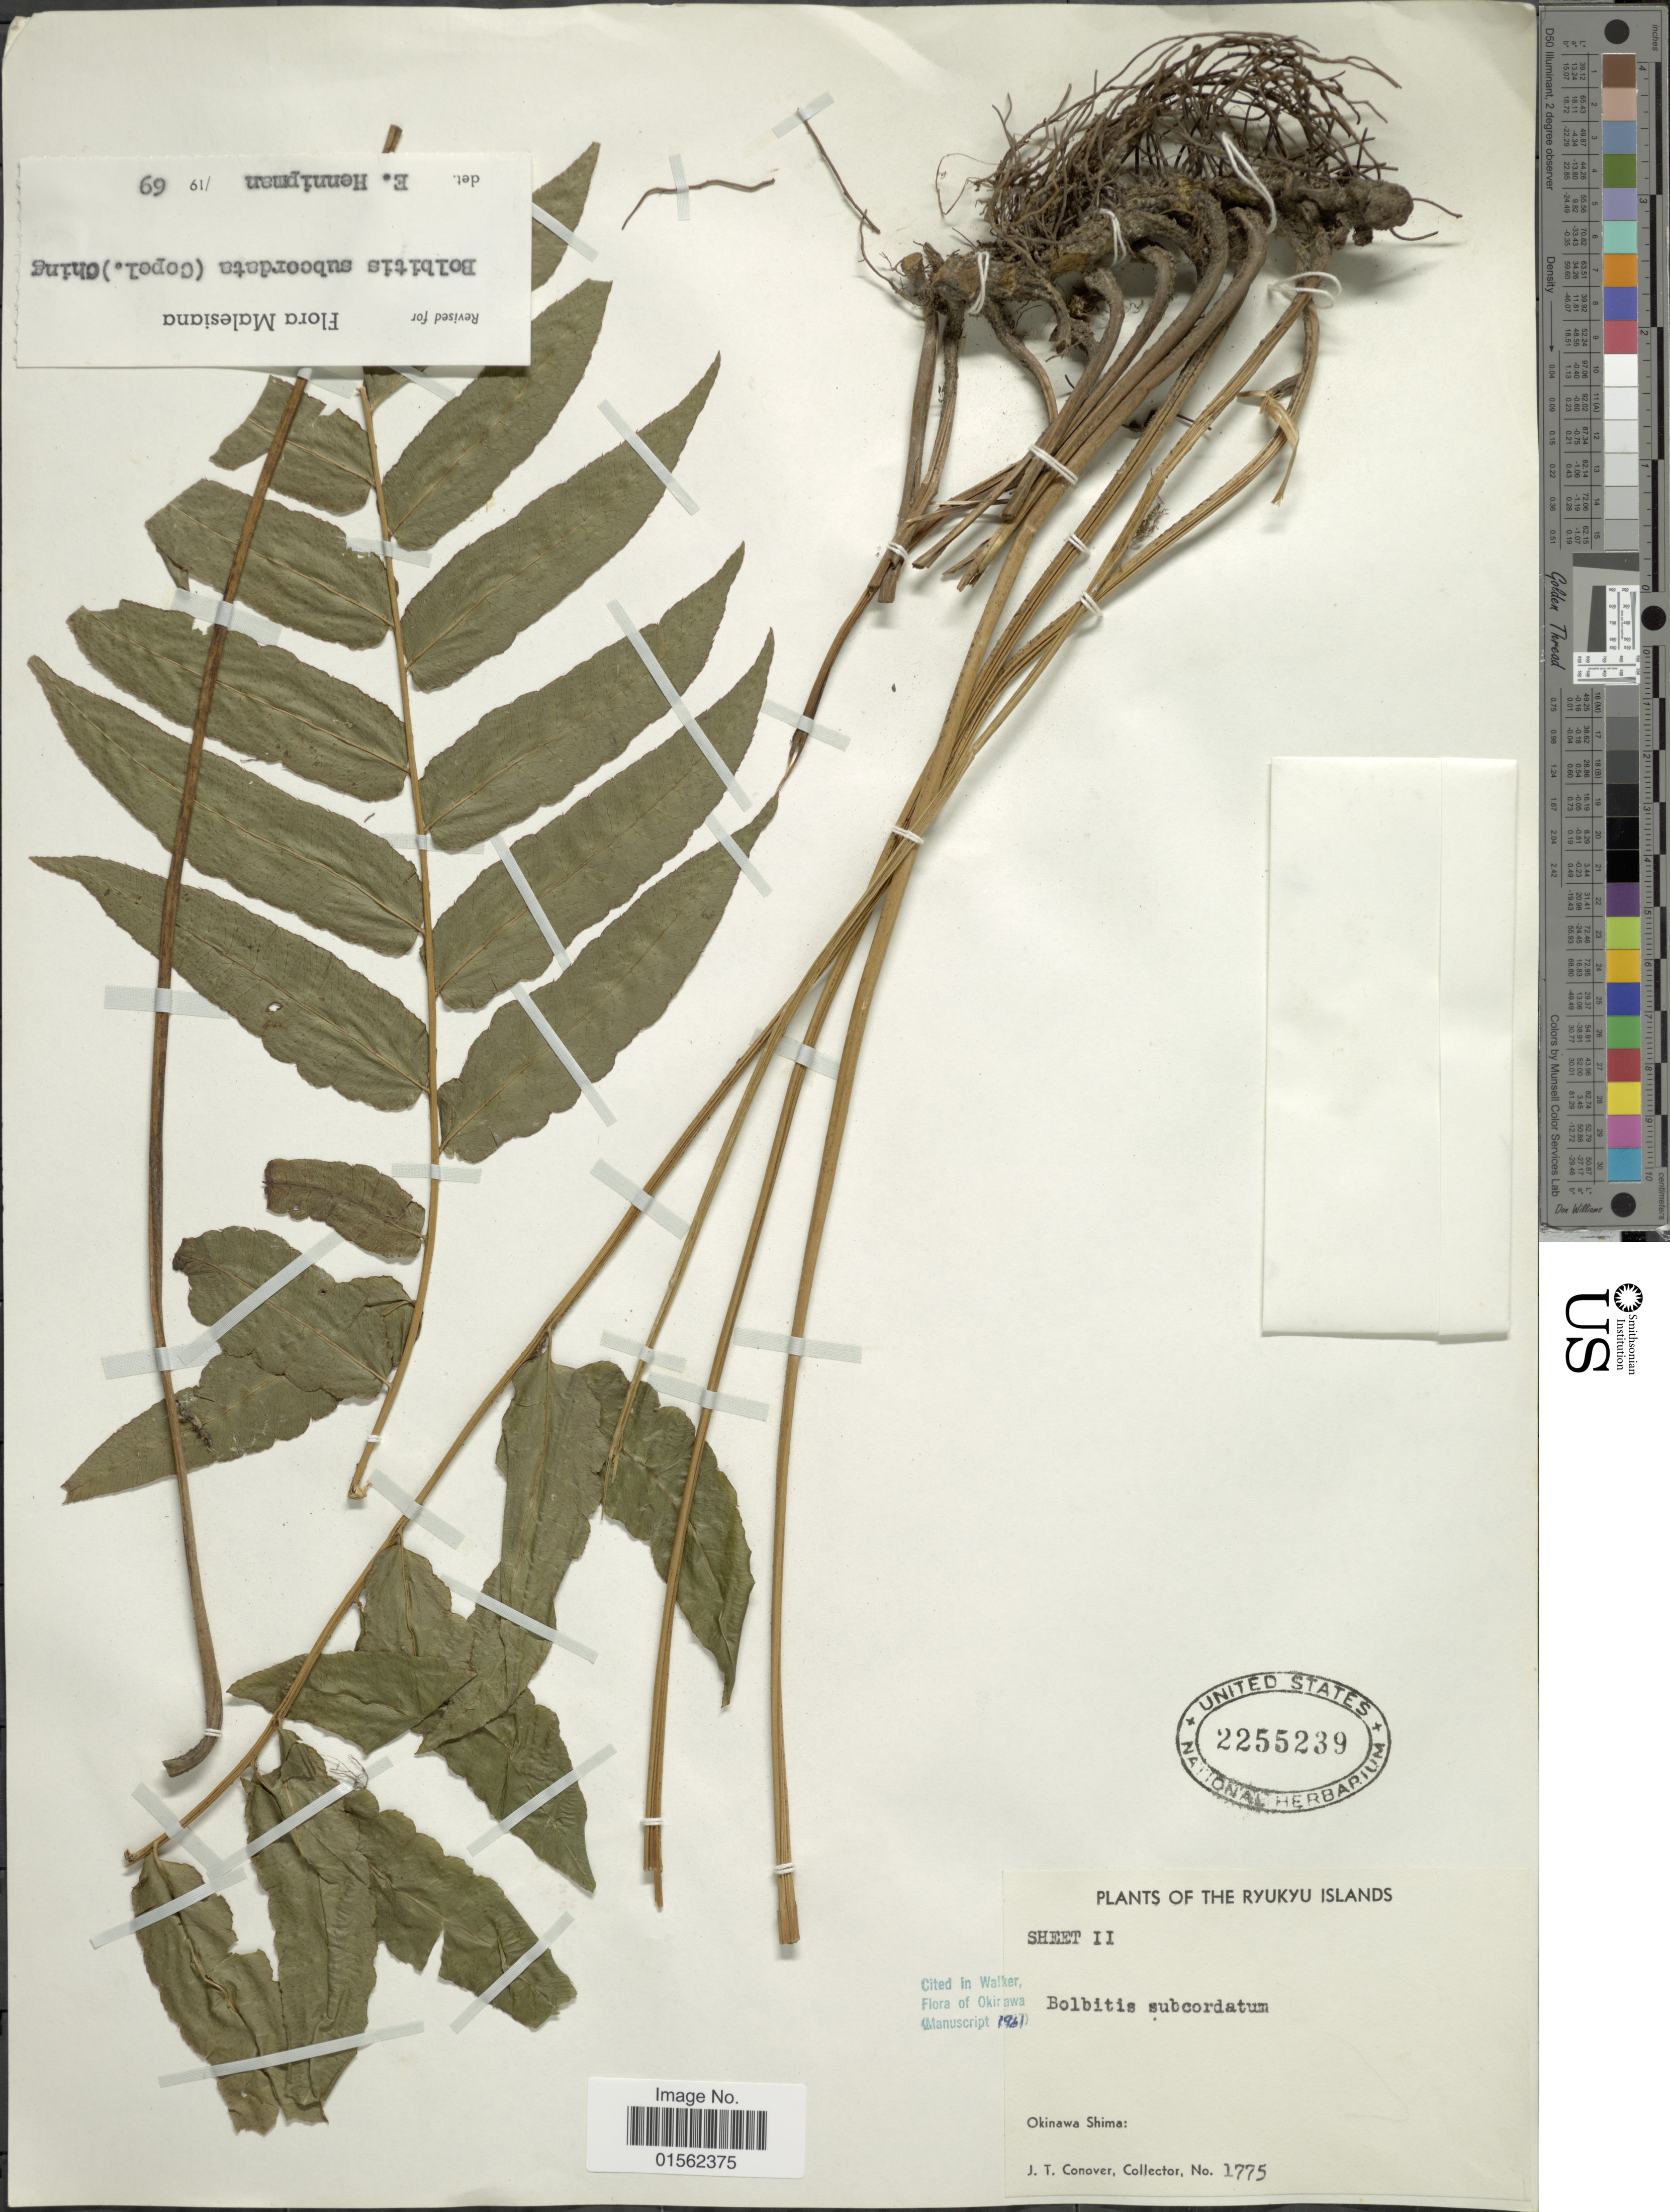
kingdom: Plantae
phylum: Tracheophyta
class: Polypodiopsida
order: Polypodiales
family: Dryopteridaceae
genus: Bolbitis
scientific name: Bolbitis subcordata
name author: (Copel.) Ching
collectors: J. T. Conover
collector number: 1775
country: Japan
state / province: Okinawa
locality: Ryukyu Islands, Okinawa Shima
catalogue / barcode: US 2255239